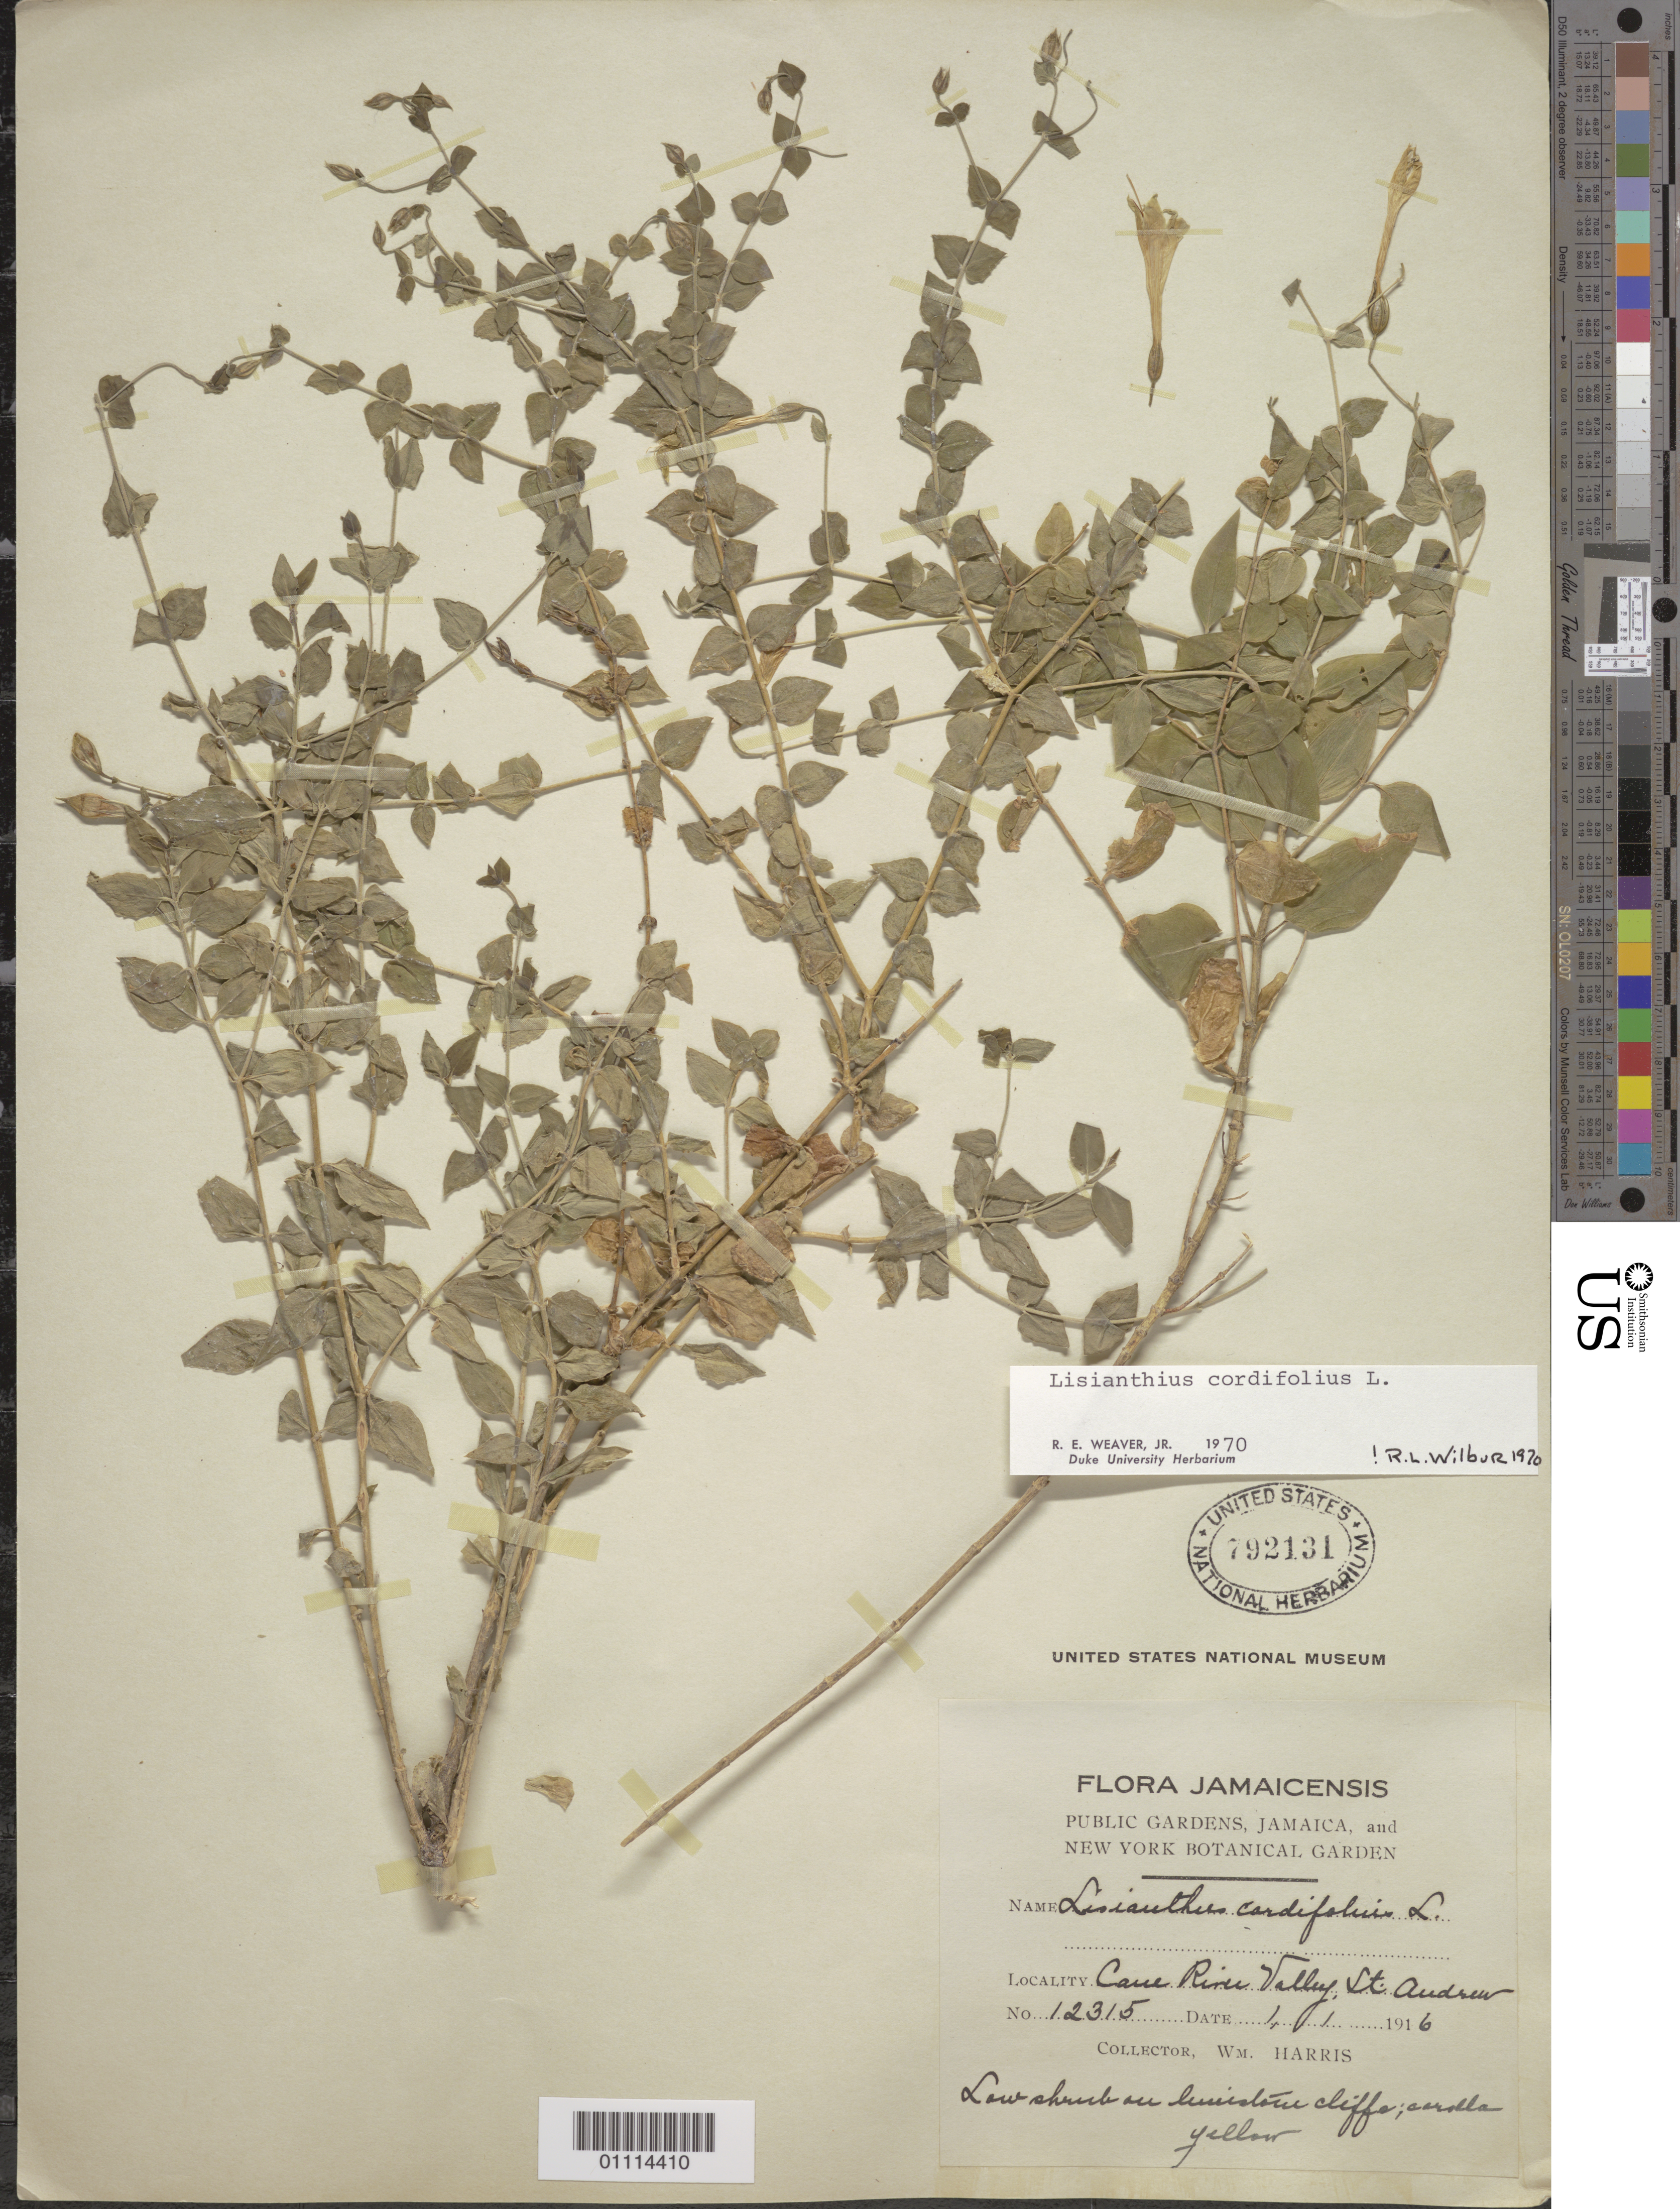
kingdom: Plantae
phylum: Tracheophyta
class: Magnoliopsida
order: Gentianales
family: Gentianaceae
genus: Lisianthius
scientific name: Lisianthius cordifolius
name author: L.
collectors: W. Harris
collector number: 12315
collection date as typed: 01 Jan 1916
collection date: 1916-01-01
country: Jamaica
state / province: Saint Andrew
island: Jamaica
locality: Cane River Valley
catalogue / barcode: US 12315